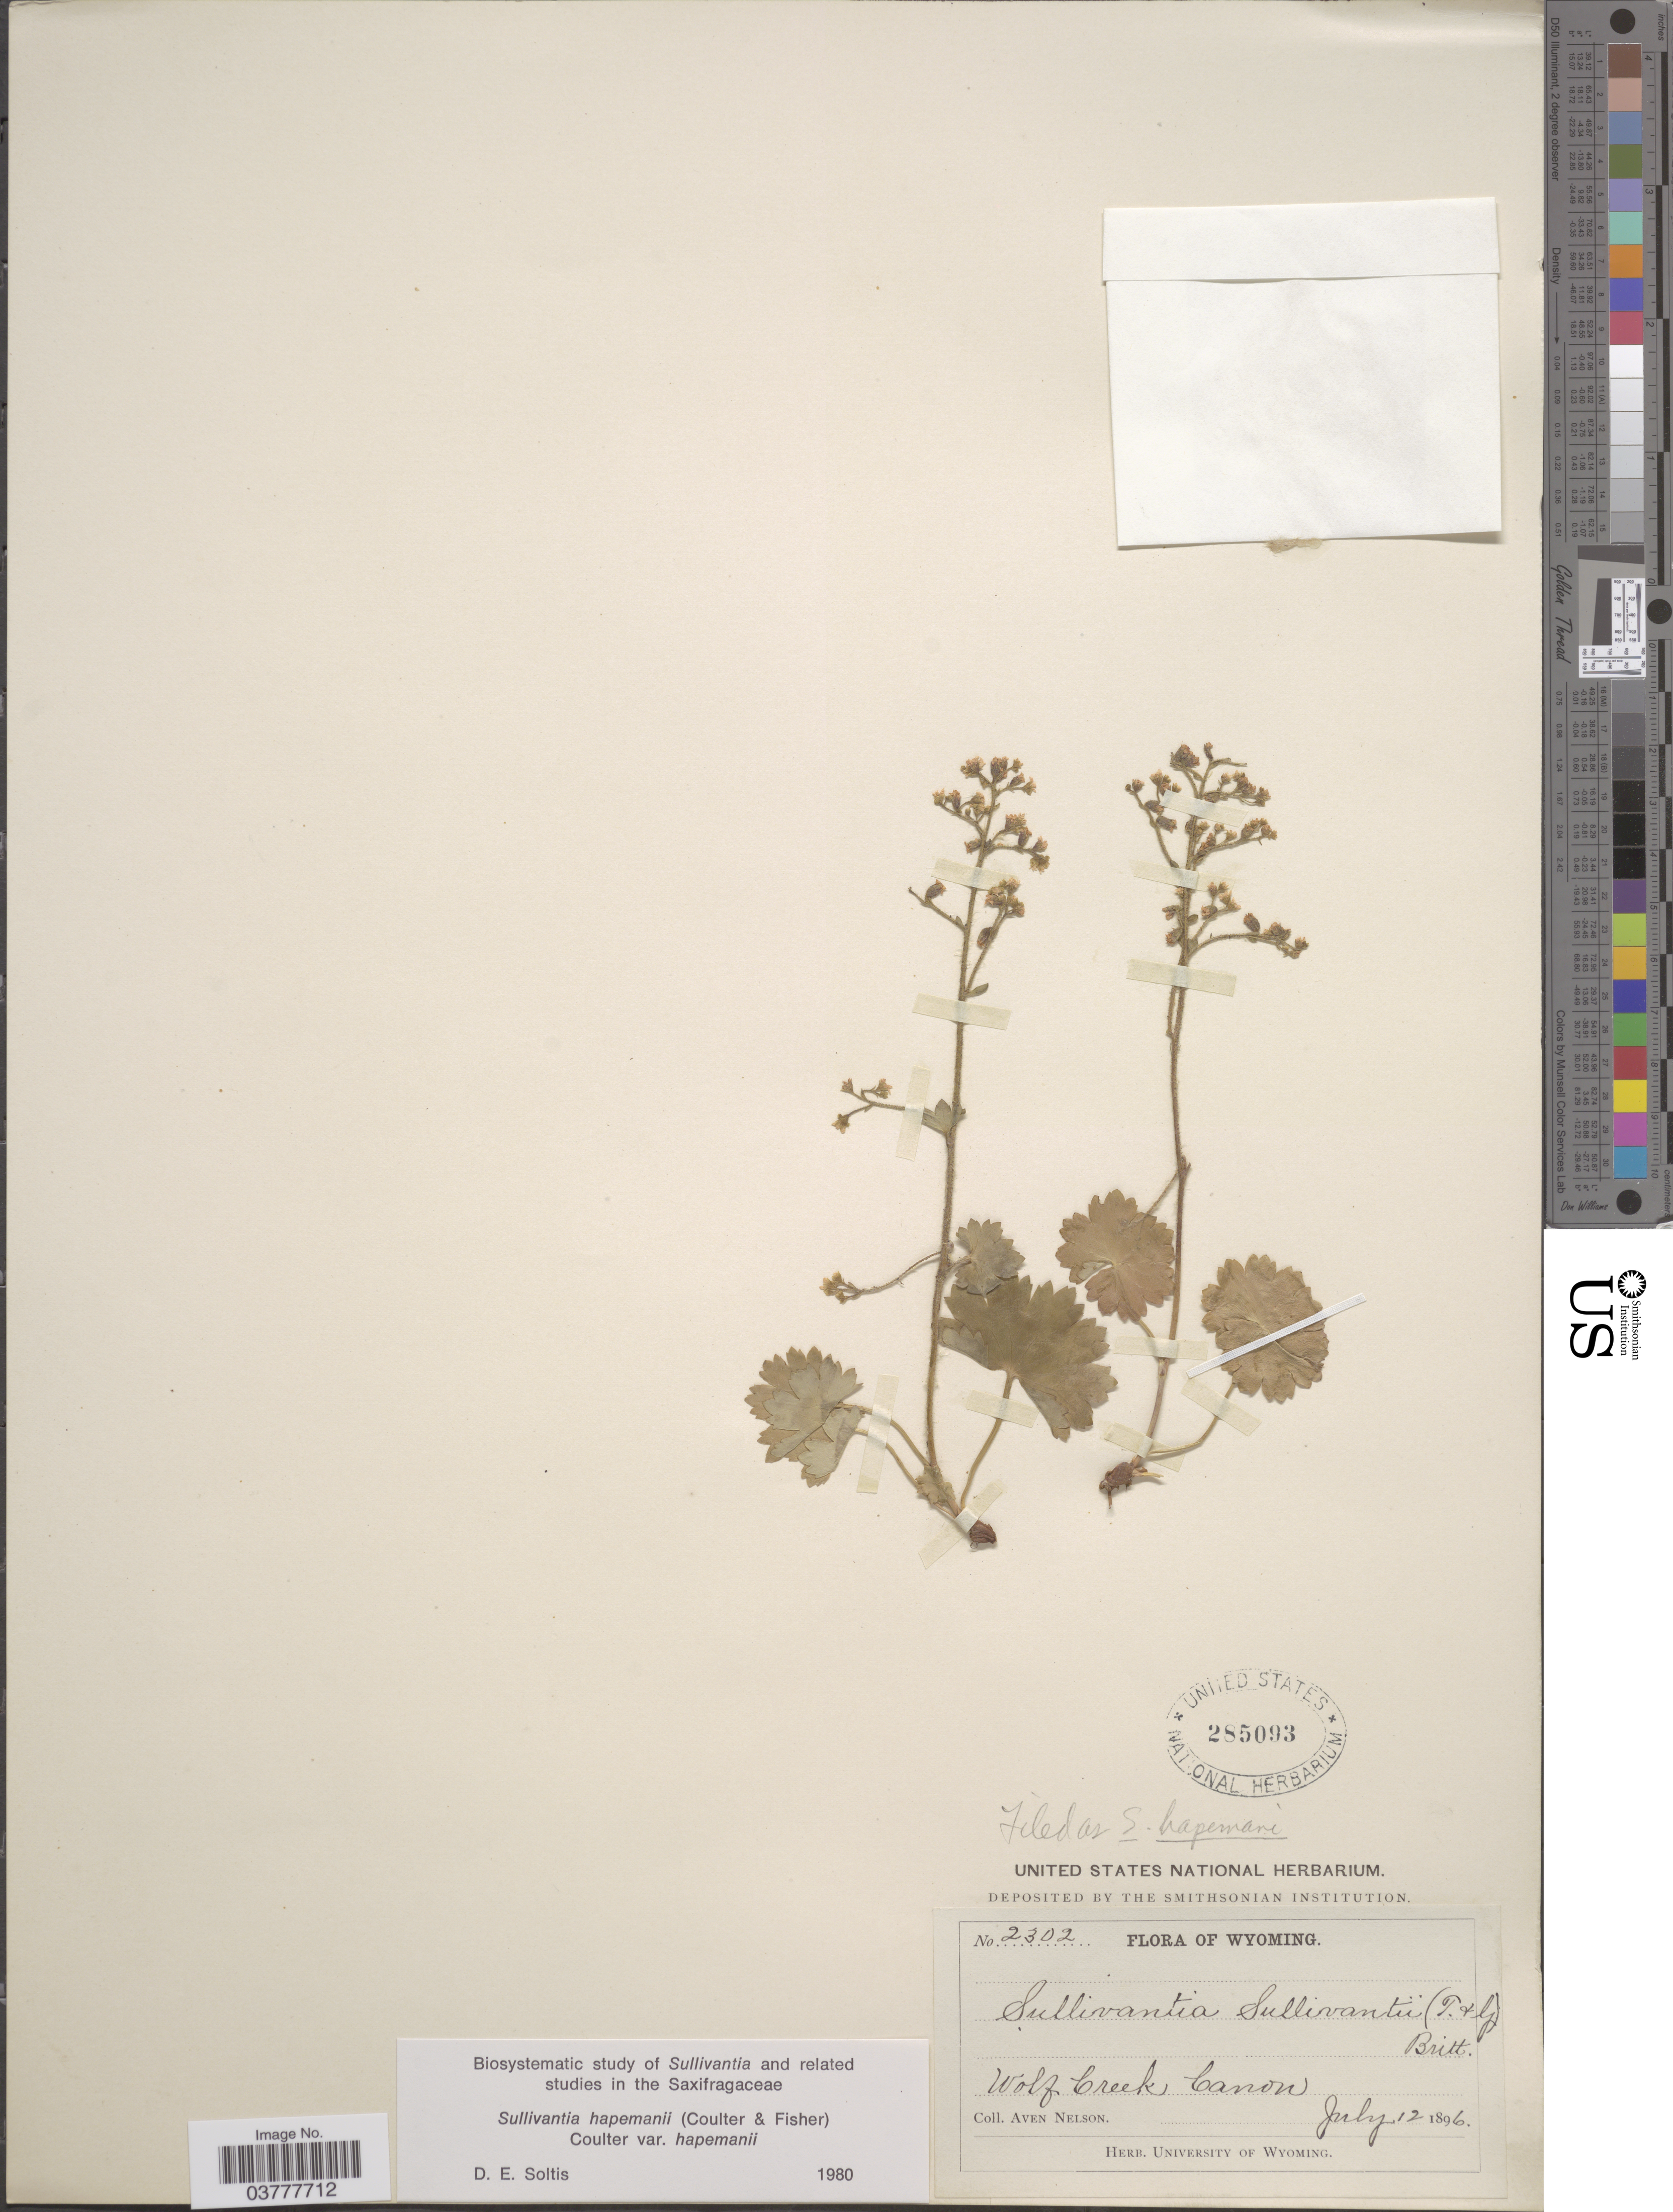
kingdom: Plantae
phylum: Tracheophyta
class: Magnoliopsida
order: Saxifragales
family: Saxifragaceae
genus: Sullivantia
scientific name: Sullivantia hapemanii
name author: (J.M. Coult. & Fisher) J.M. Coult.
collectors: A. Nelson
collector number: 2302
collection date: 1896-07-12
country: United States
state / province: Wyoming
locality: Wolf Creek Canon.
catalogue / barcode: US 285093